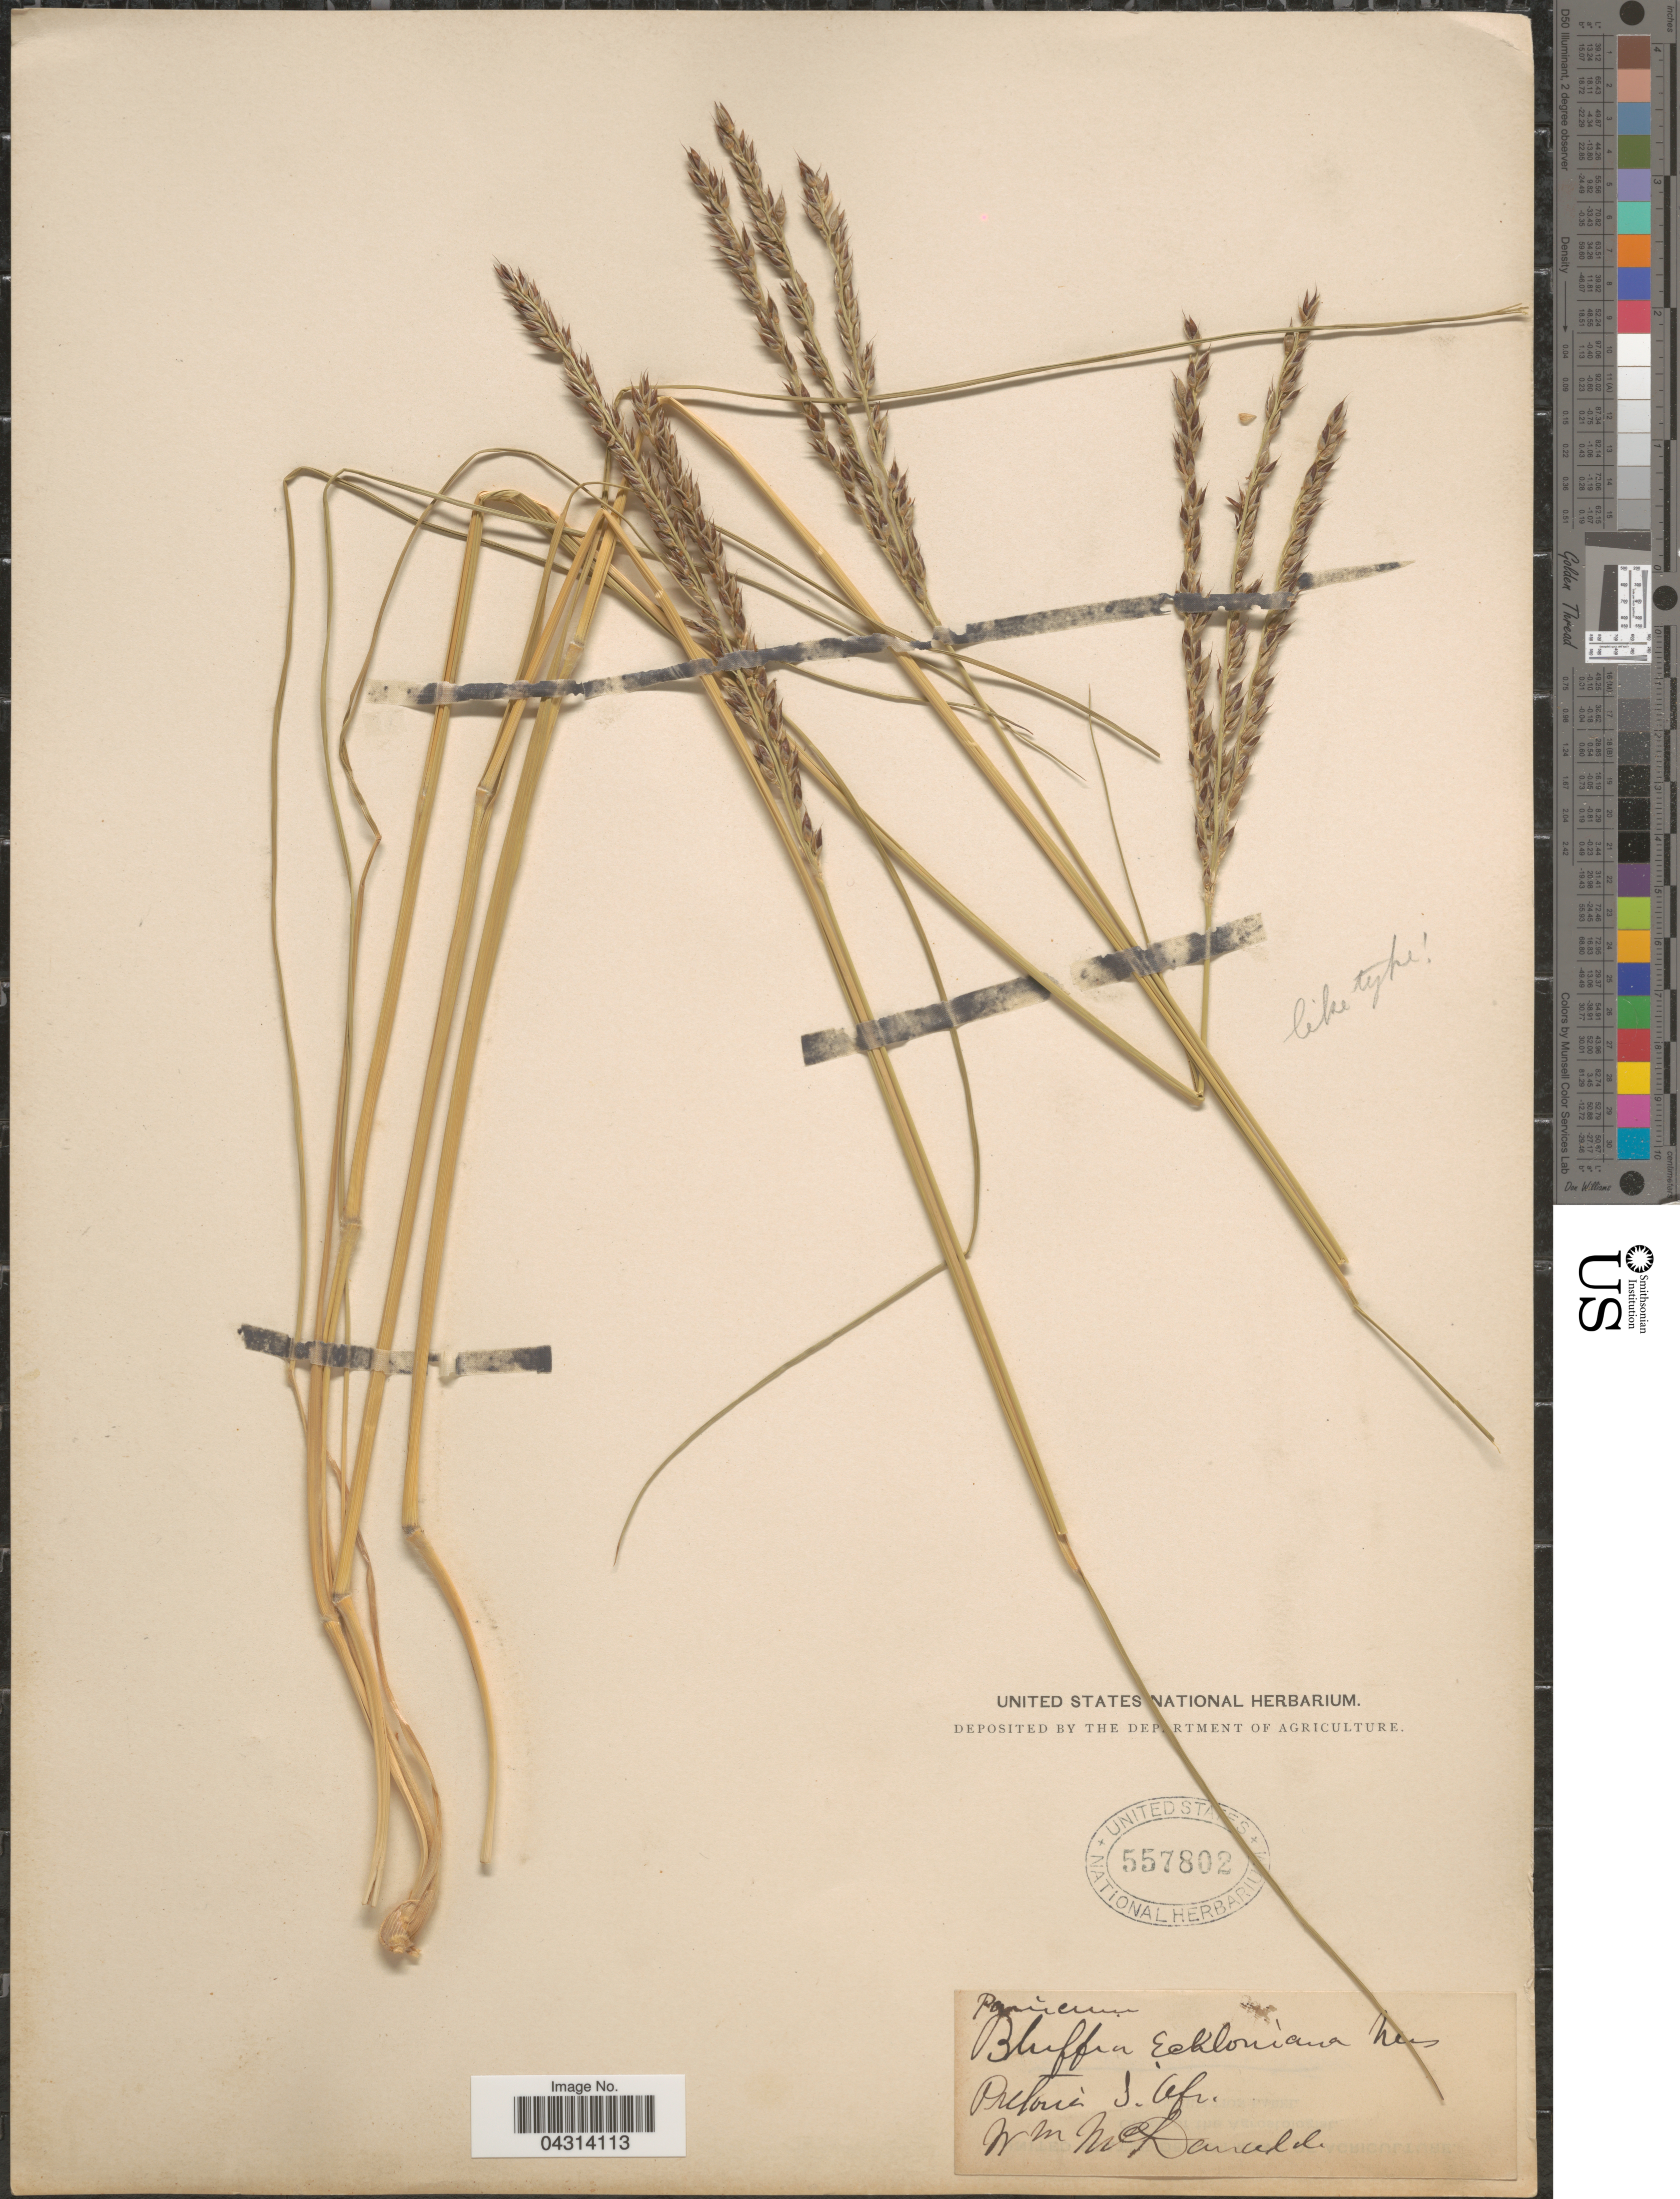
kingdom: Plantae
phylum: Tracheophyta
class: Liliopsida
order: Poales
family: Poaceae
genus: Alloteropsis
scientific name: Alloteropsis semialata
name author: (R. Br.) Hitchc.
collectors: W. McDaniel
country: South Africa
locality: Pretoria S. Afr.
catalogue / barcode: US 557802